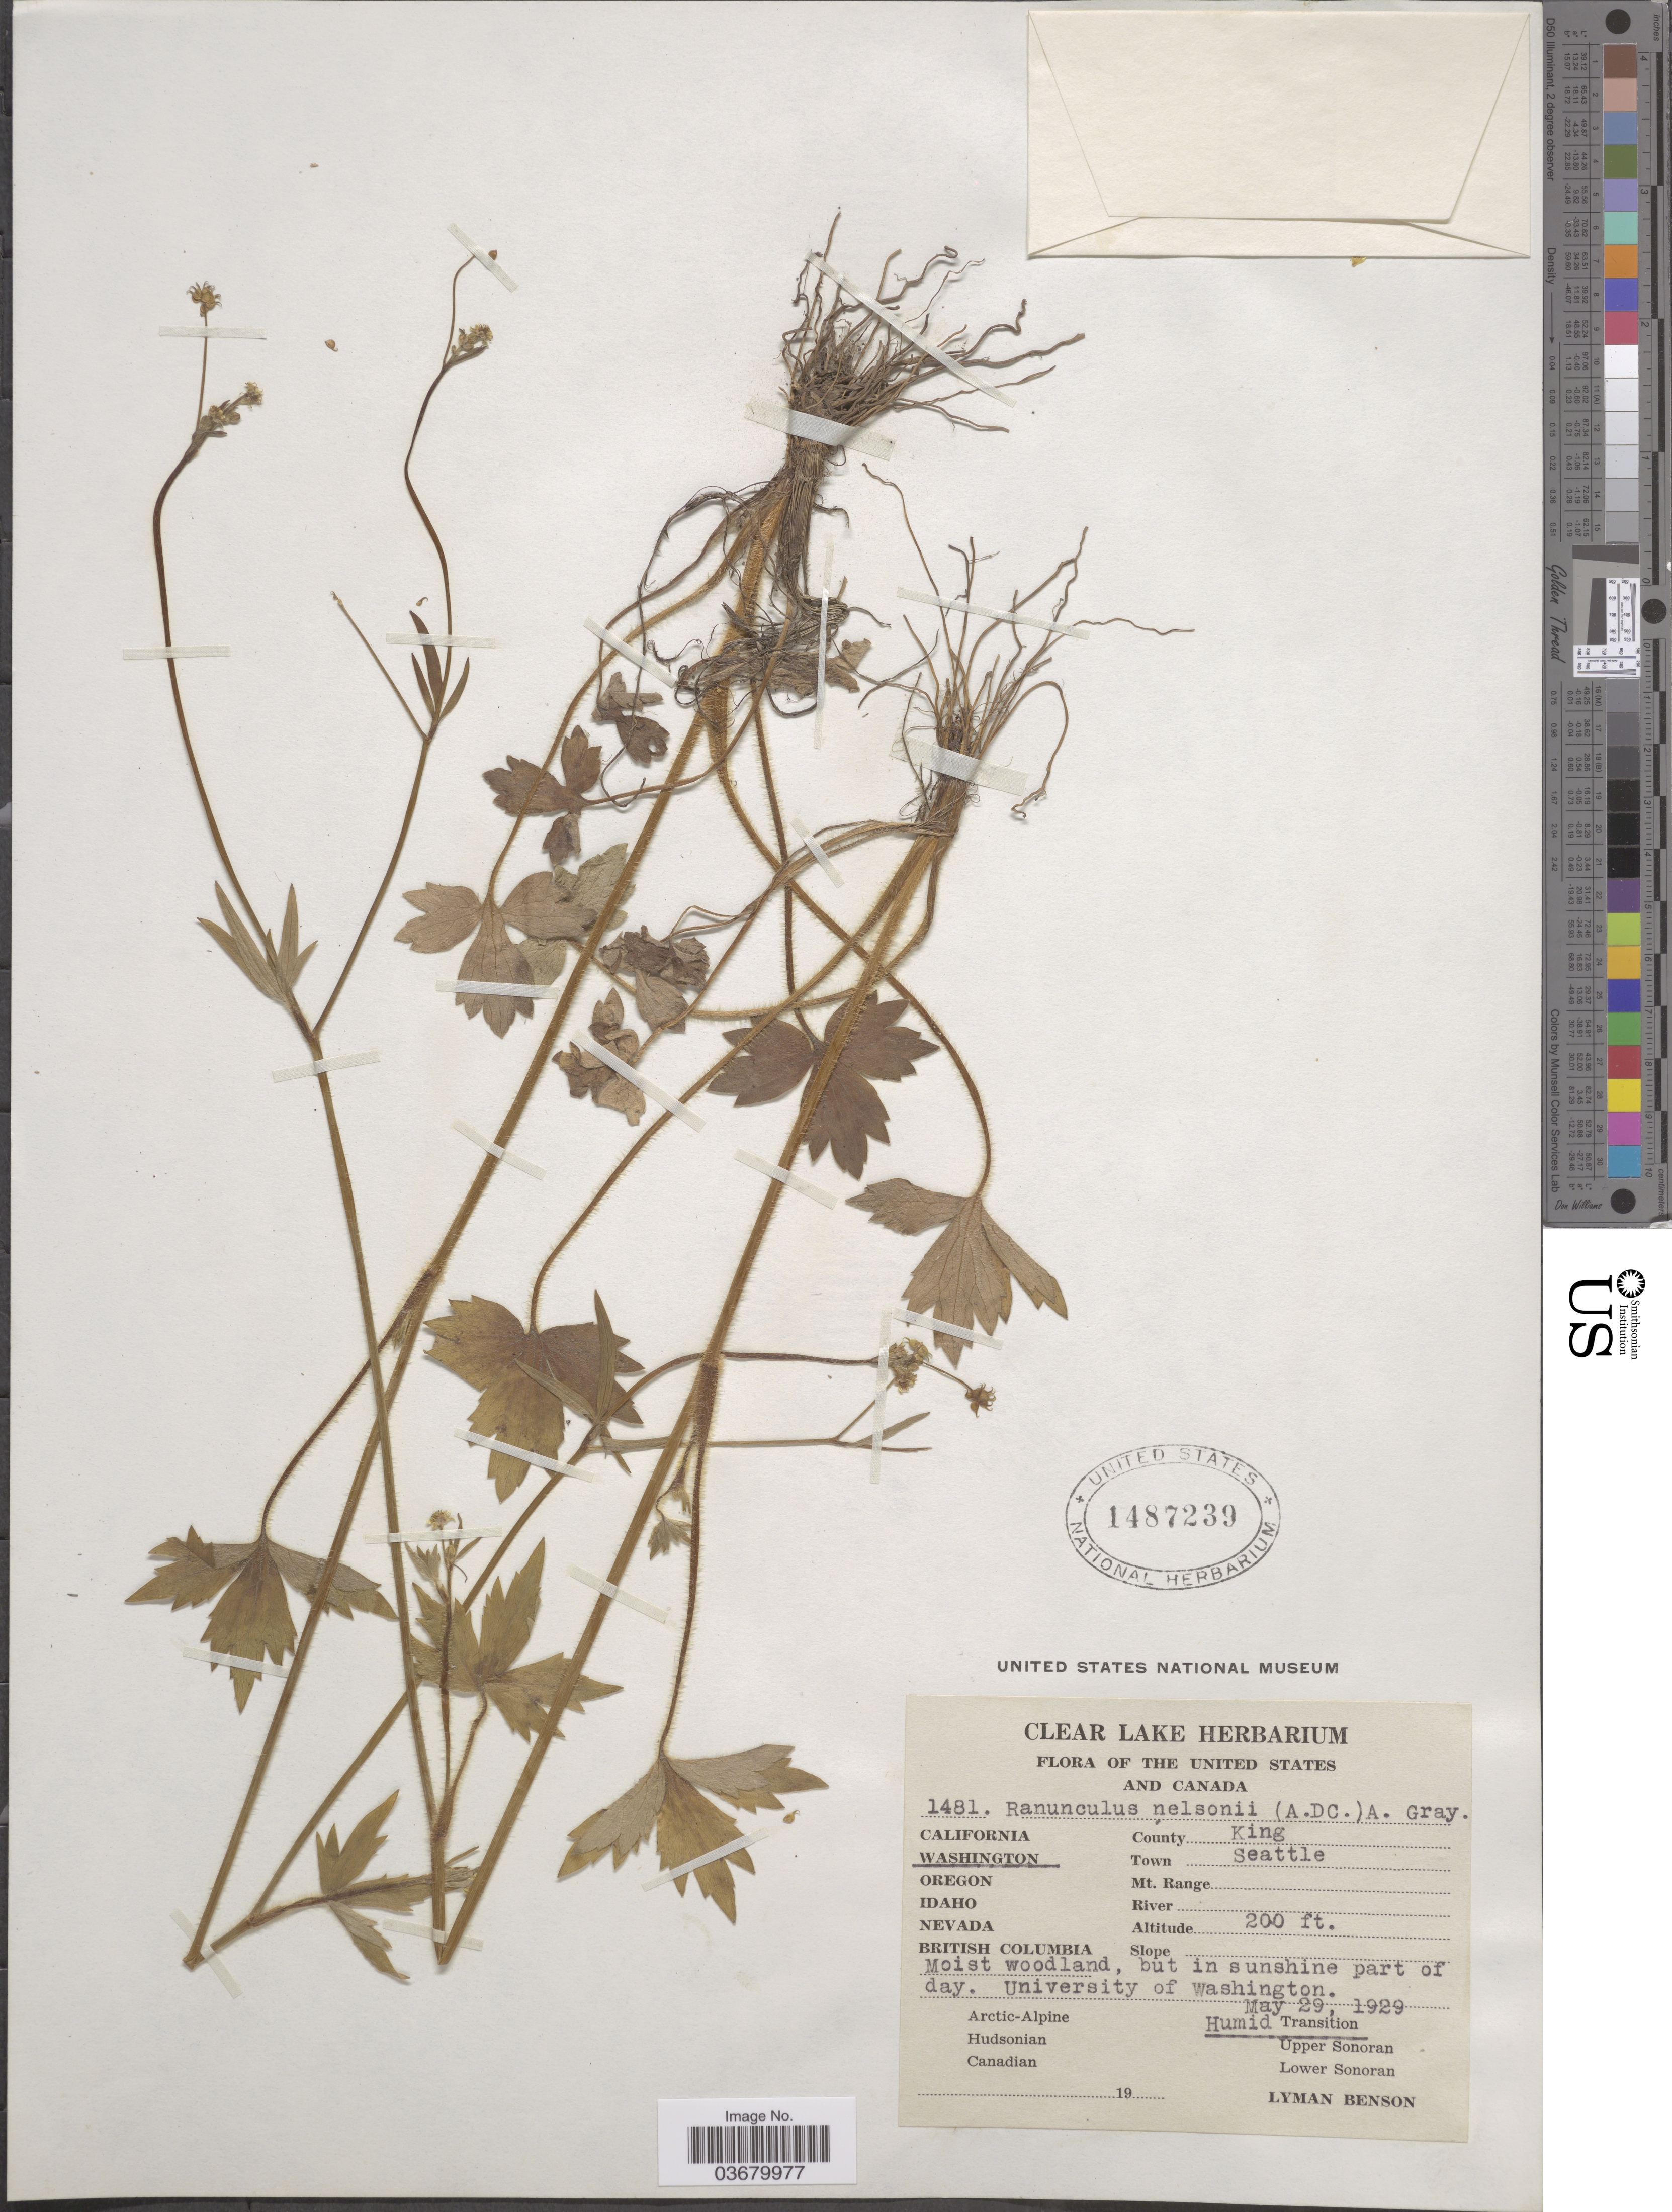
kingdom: Plantae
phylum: Tracheophyta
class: Magnoliopsida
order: Ranunculales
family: Ranunculaceae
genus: Ranunculus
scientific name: Ranunculus bongardii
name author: Greene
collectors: L. D. Benson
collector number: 1481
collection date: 1929-05-29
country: United States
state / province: Washington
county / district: King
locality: County King. Town Seattle. University of Washington. Humid Transition.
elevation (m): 61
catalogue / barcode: US 1487239